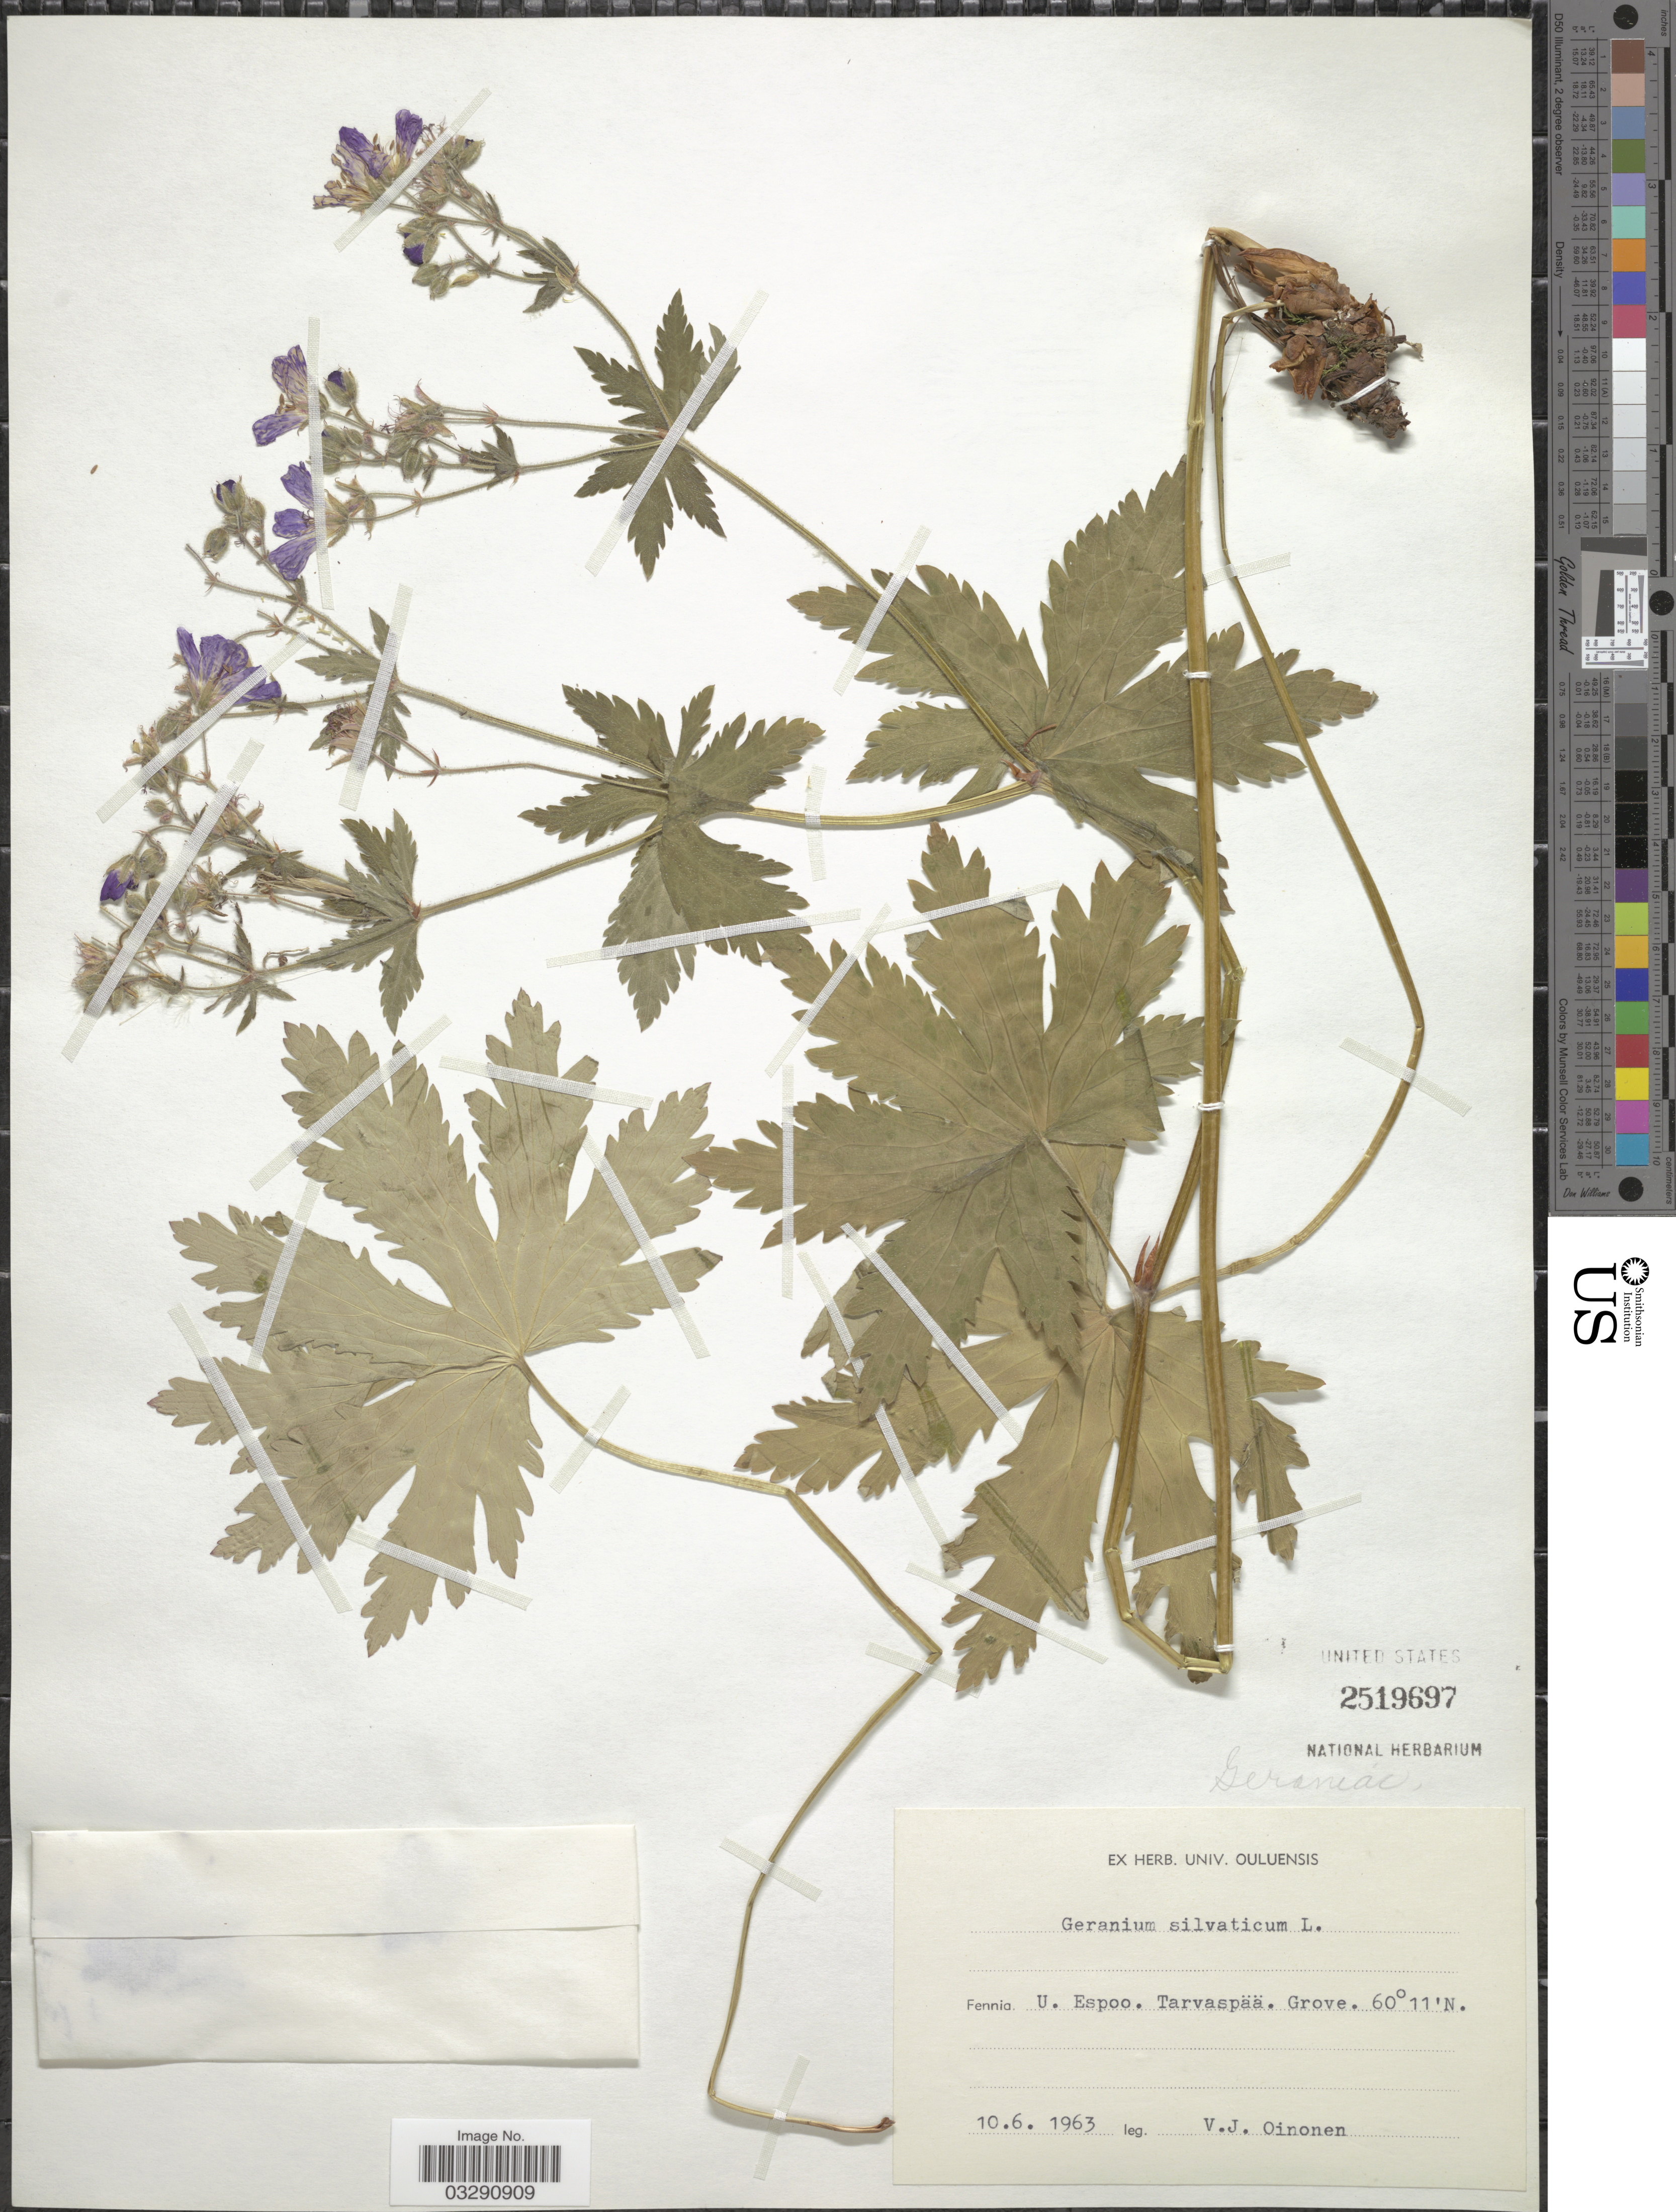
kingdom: Plantae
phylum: Tracheophyta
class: Magnoliopsida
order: Geraniales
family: Geraniaceae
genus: Geranium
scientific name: Geranium silvaticum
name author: L.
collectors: V. Oinonen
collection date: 1963-06-10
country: Finland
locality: Fennia U. Espoo. Tarvaspää. Grove.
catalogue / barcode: US 2519697